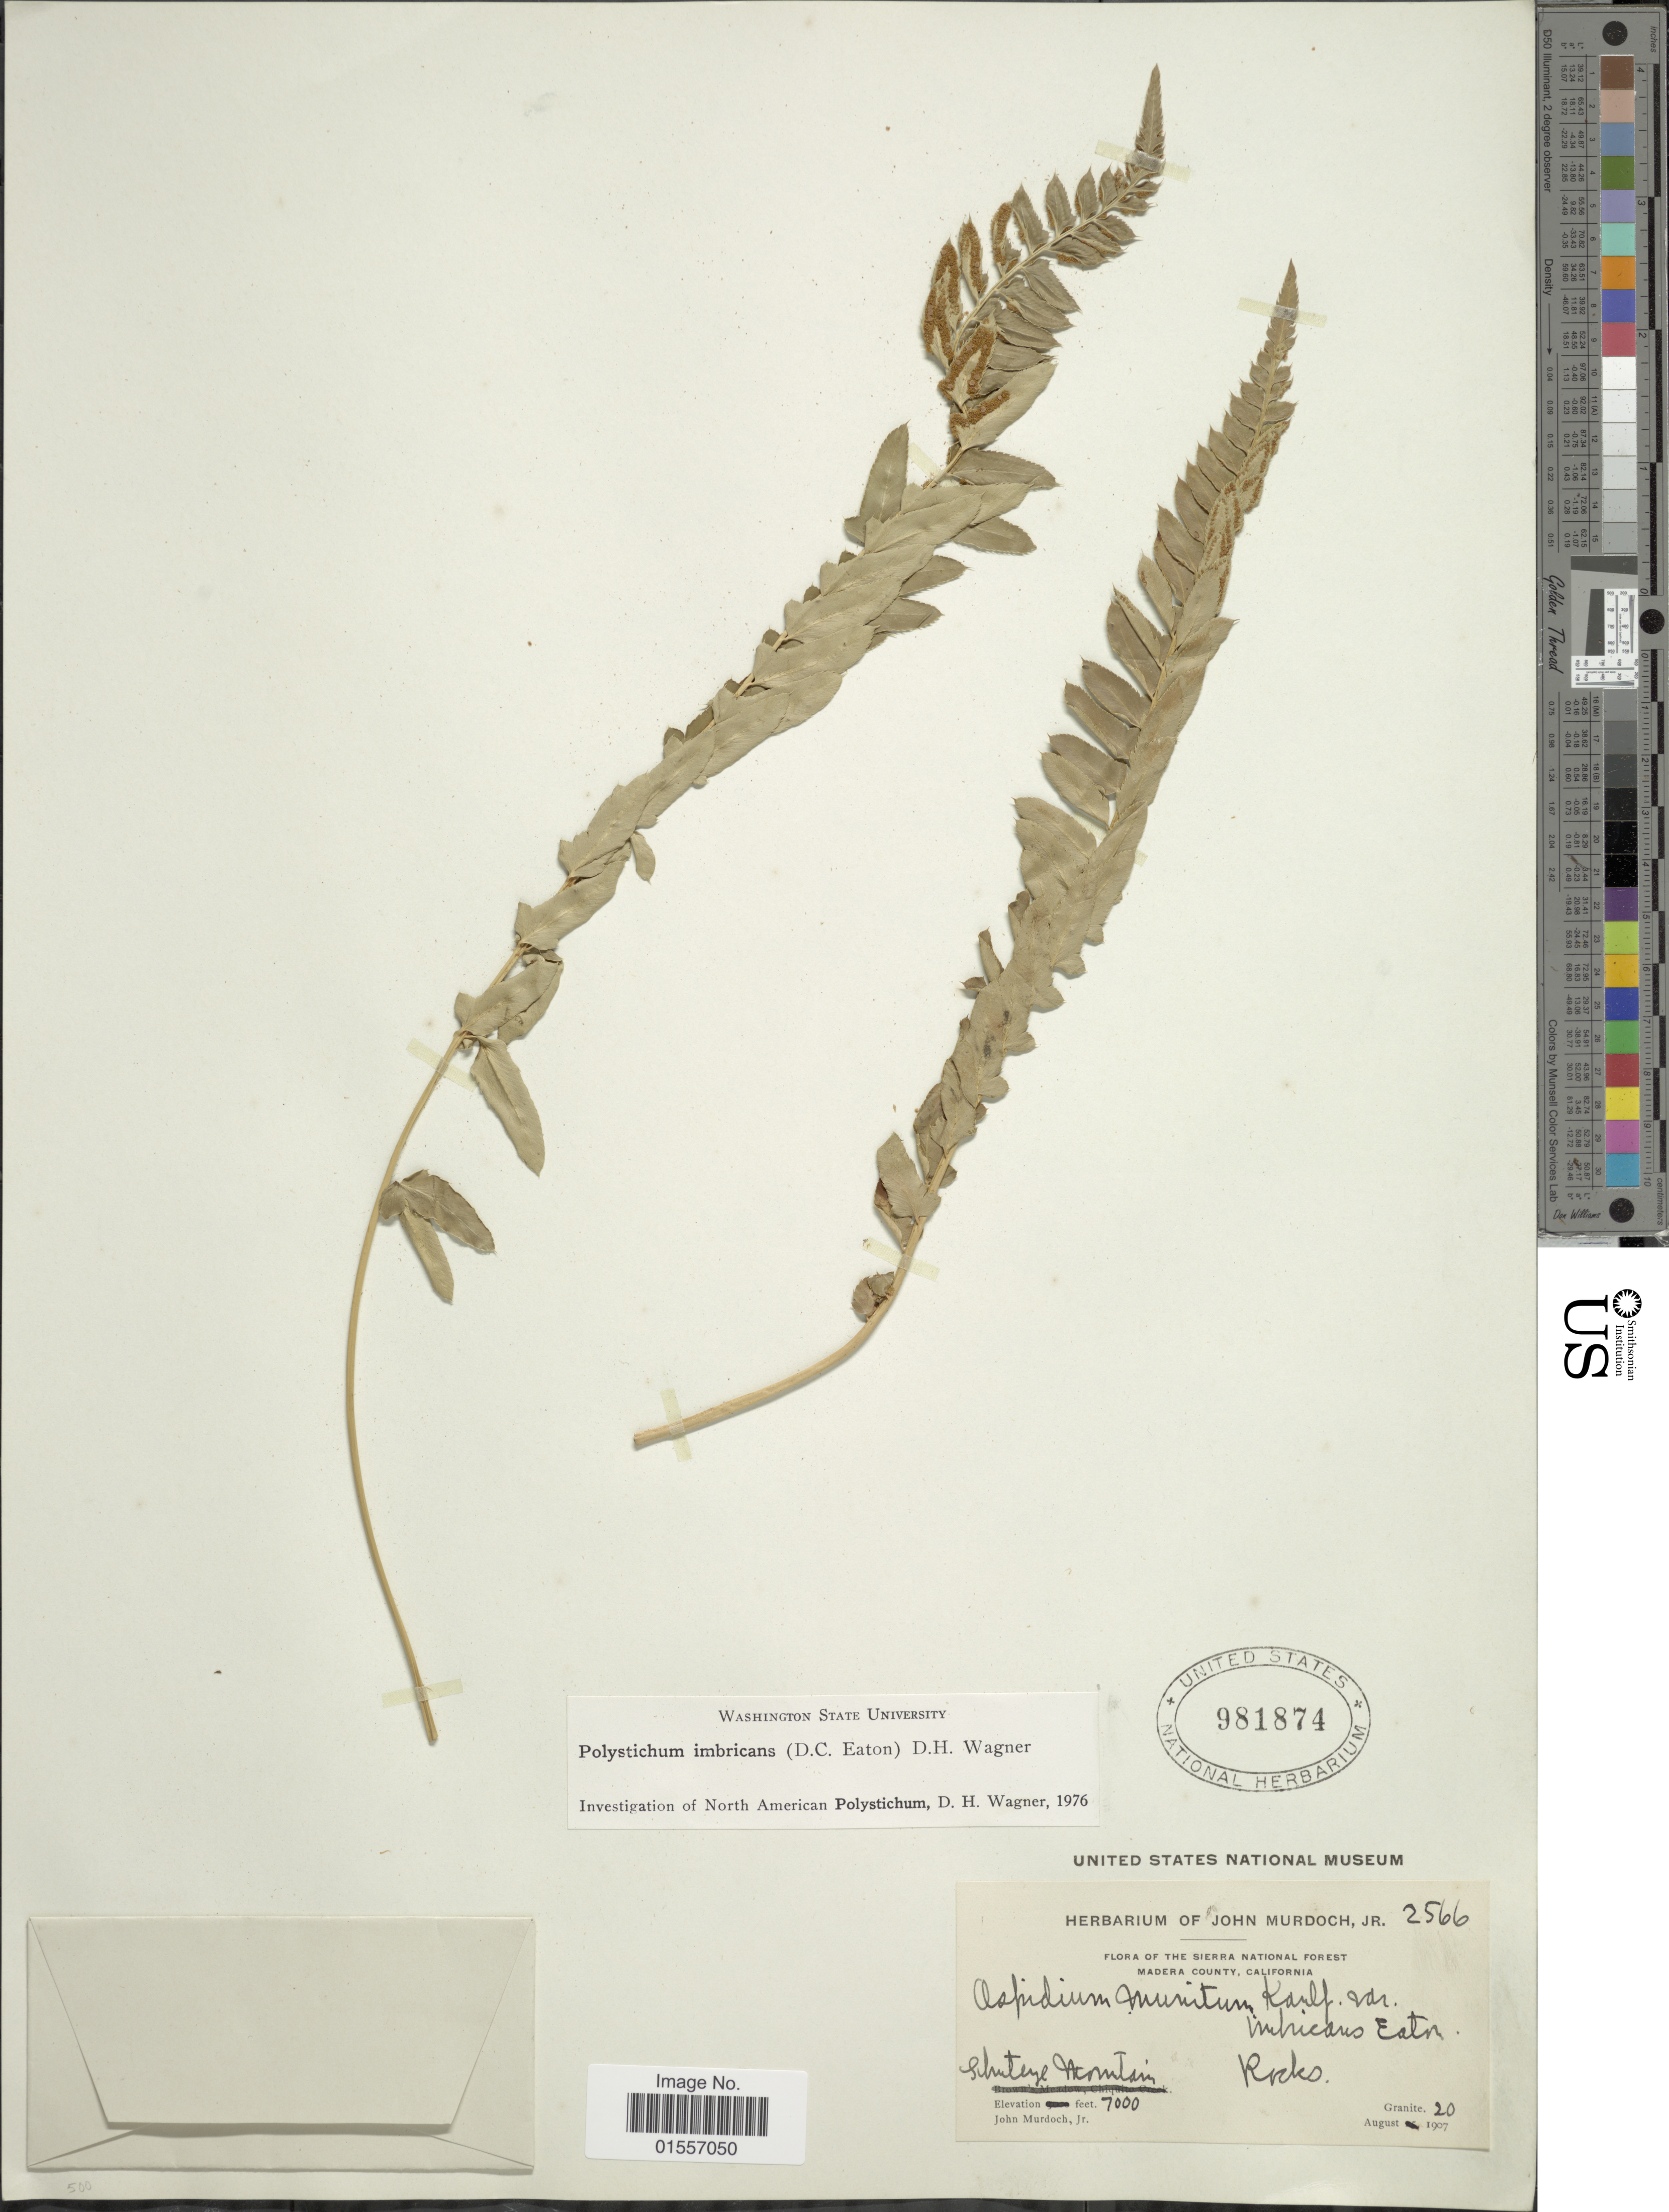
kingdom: Plantae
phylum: Tracheophyta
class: Polypodiopsida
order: Polypodiales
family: Dryopteridaceae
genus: Polystichum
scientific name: Polystichum imbricans subsp. imbricans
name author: (D.C. Eaton) D.H. Wagner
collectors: J. Murdoch Jr.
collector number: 2566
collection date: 1907-08-20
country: United States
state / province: California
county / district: Madera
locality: Sierra National Forest, Madera County, California, Shuteye Mountain.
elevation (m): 2134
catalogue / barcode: US 981874